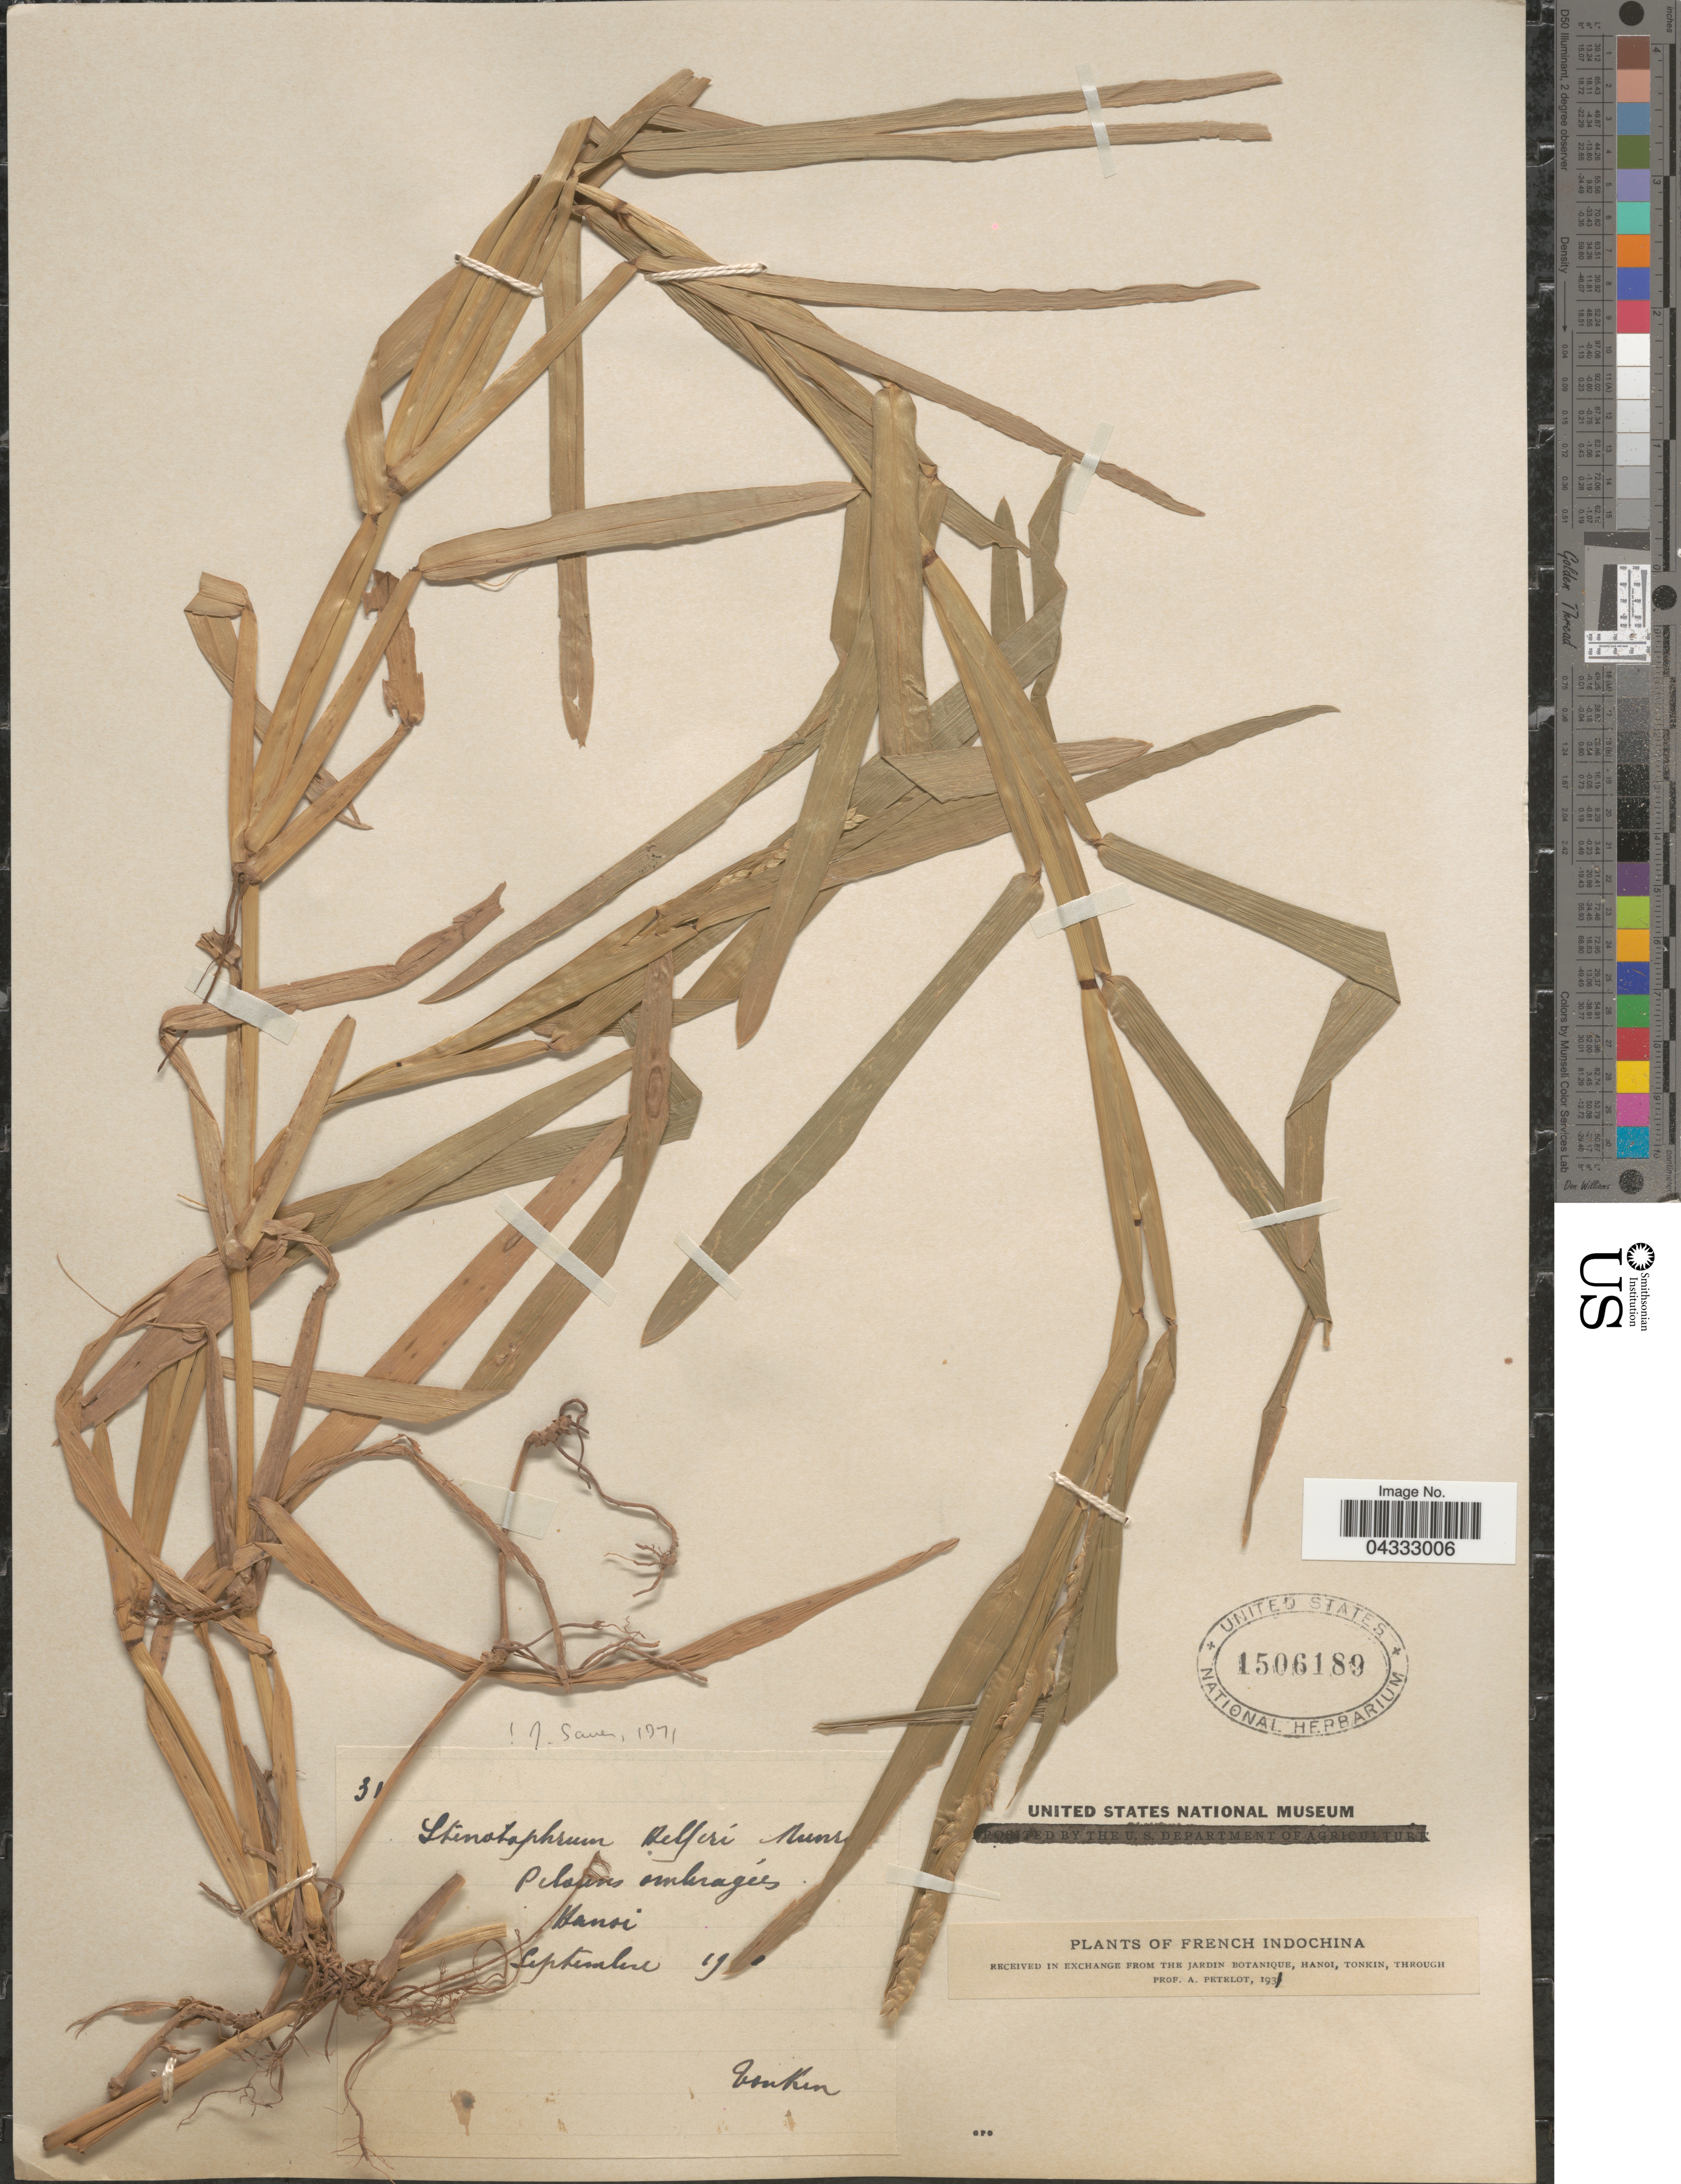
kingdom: Plantae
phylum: Tracheophyta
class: Liliopsida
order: Poales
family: Poaceae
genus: Stenotaphrum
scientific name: Stenotaphrum helferi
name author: Munro ex Hook. f.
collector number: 31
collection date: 1950-09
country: Vietnam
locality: French Indochina. Hanoi. Tonkin.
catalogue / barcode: US 1506189